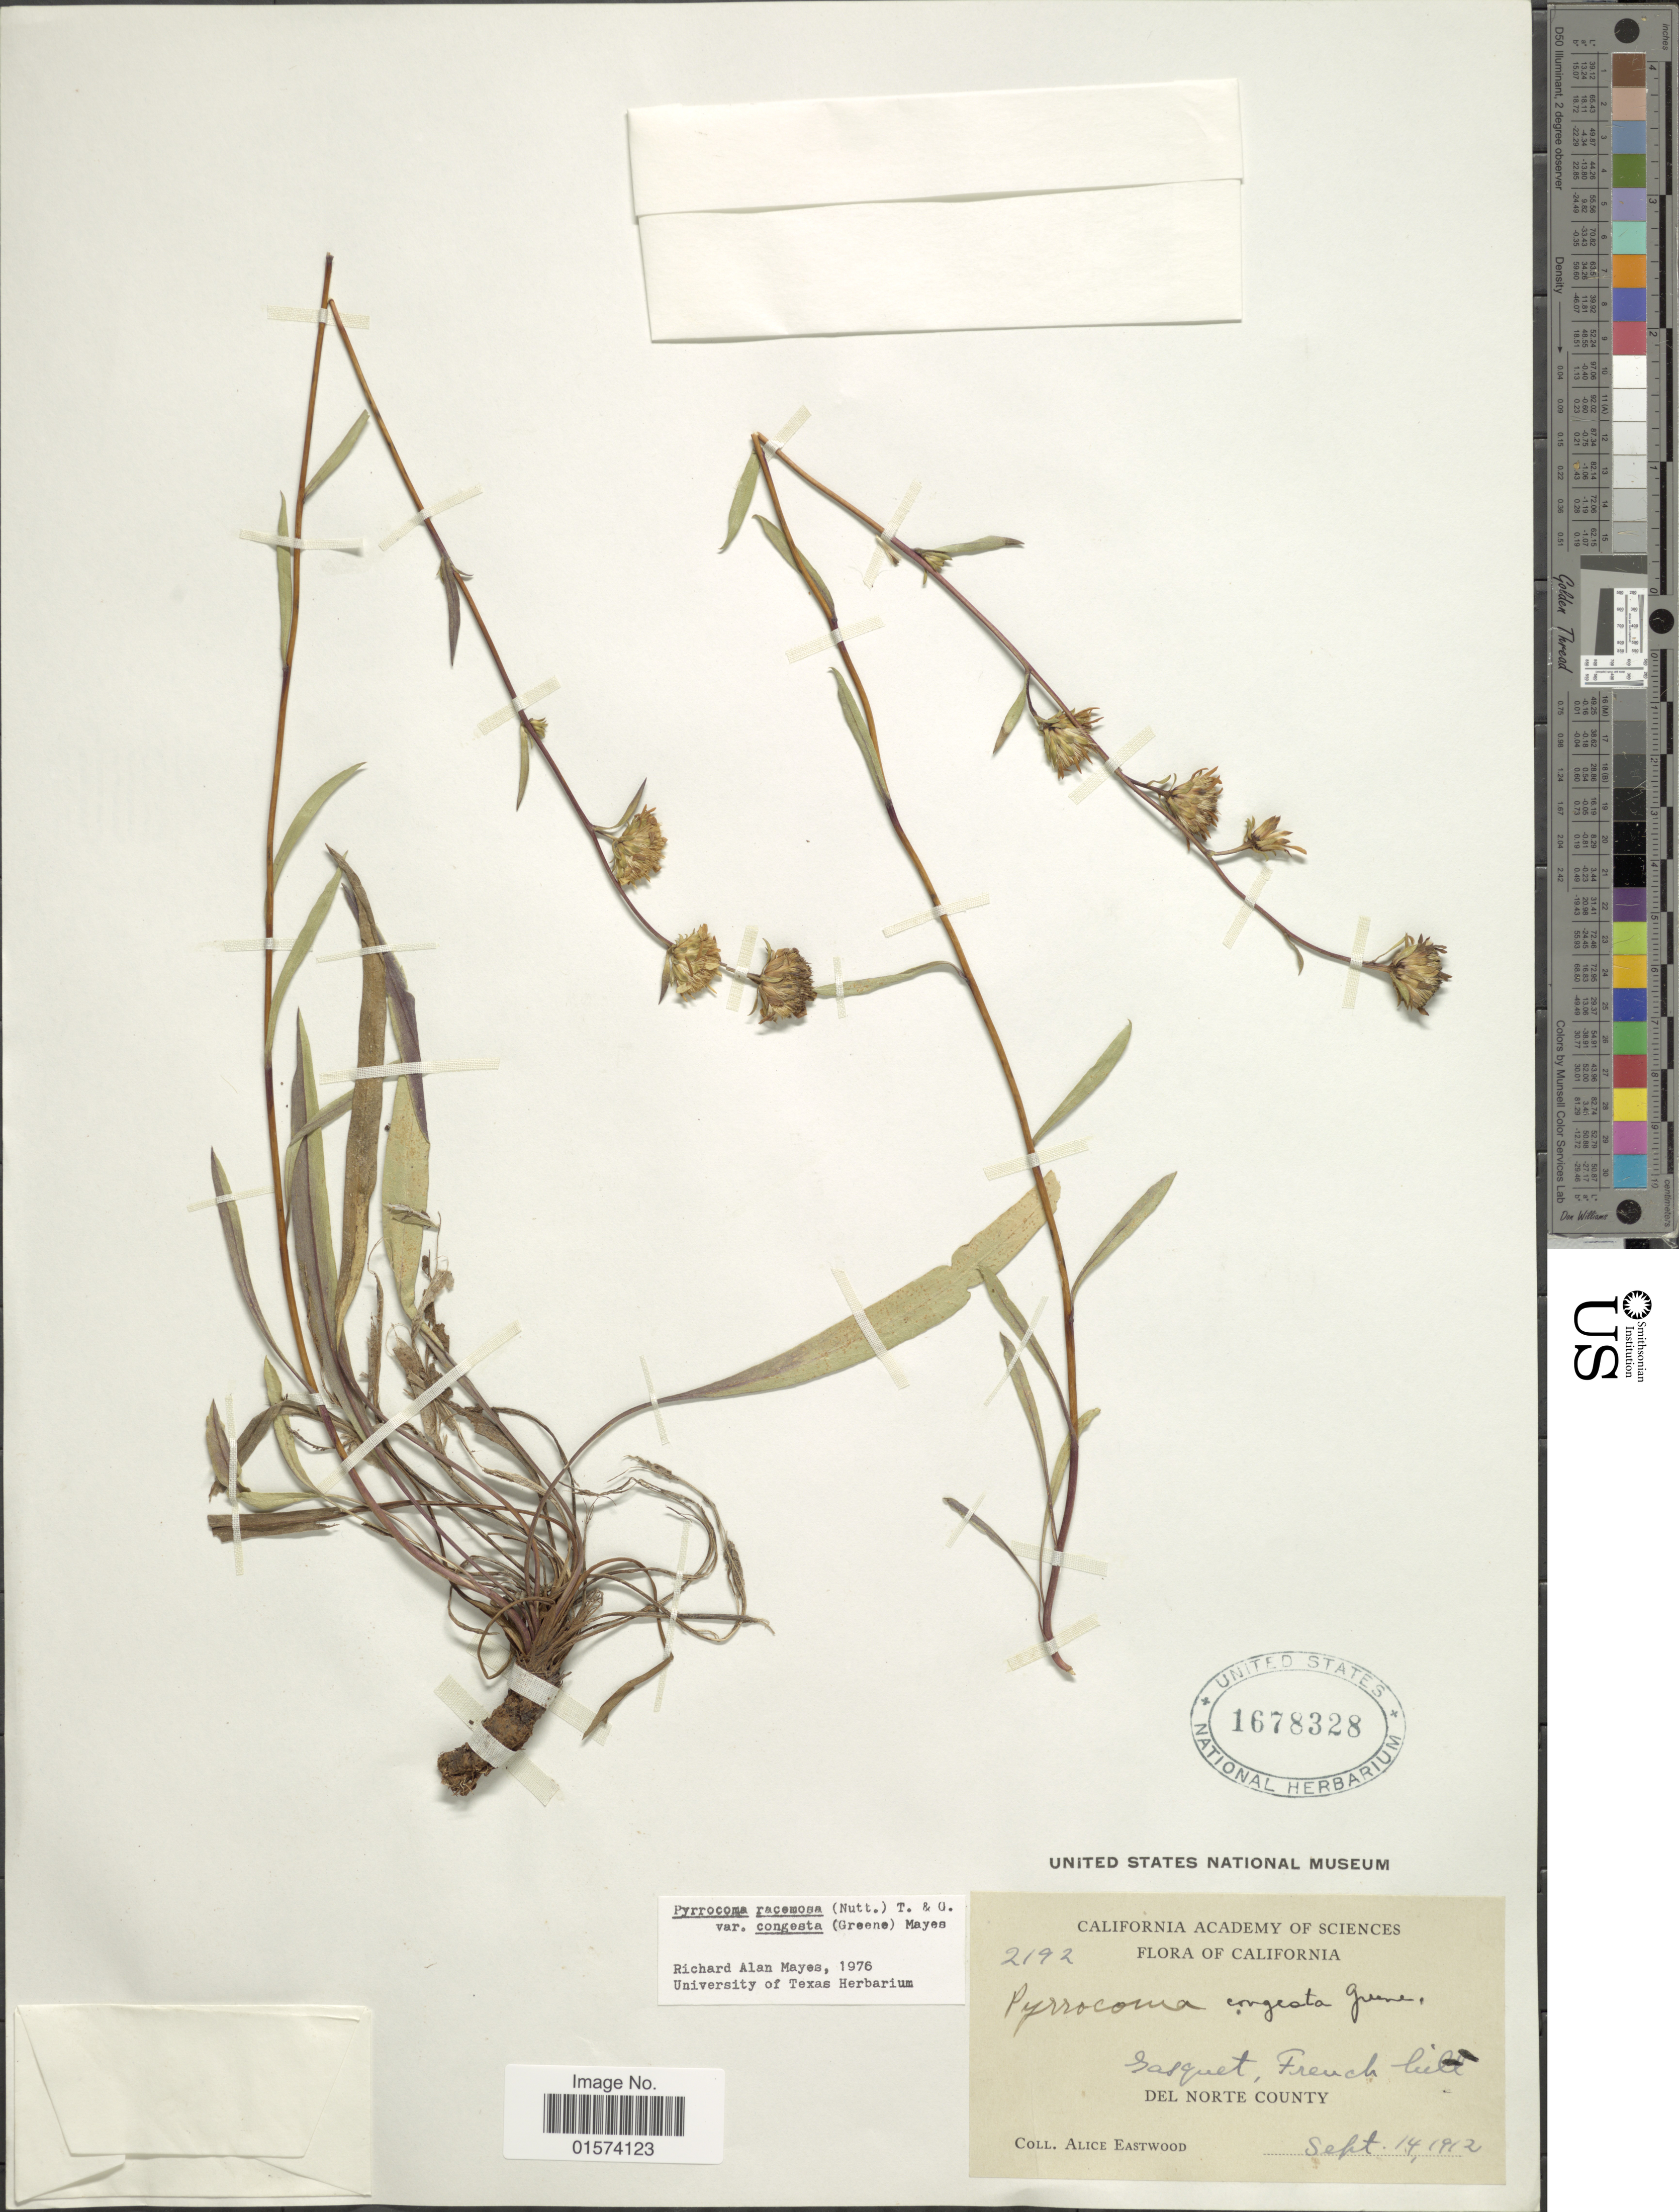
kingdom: Plantae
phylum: Tracheophyta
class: Magnoliopsida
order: Asterales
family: Asteraceae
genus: Pyrrocoma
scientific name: Pyrrocoma racemosa var. congesta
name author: Mayes ex & D.J. Keil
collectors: A. Eastwood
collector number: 2192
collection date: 1912-09-14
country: United States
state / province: California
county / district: Del Norte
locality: Sasquet, French Hill, Del Norte County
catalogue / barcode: US 1678328